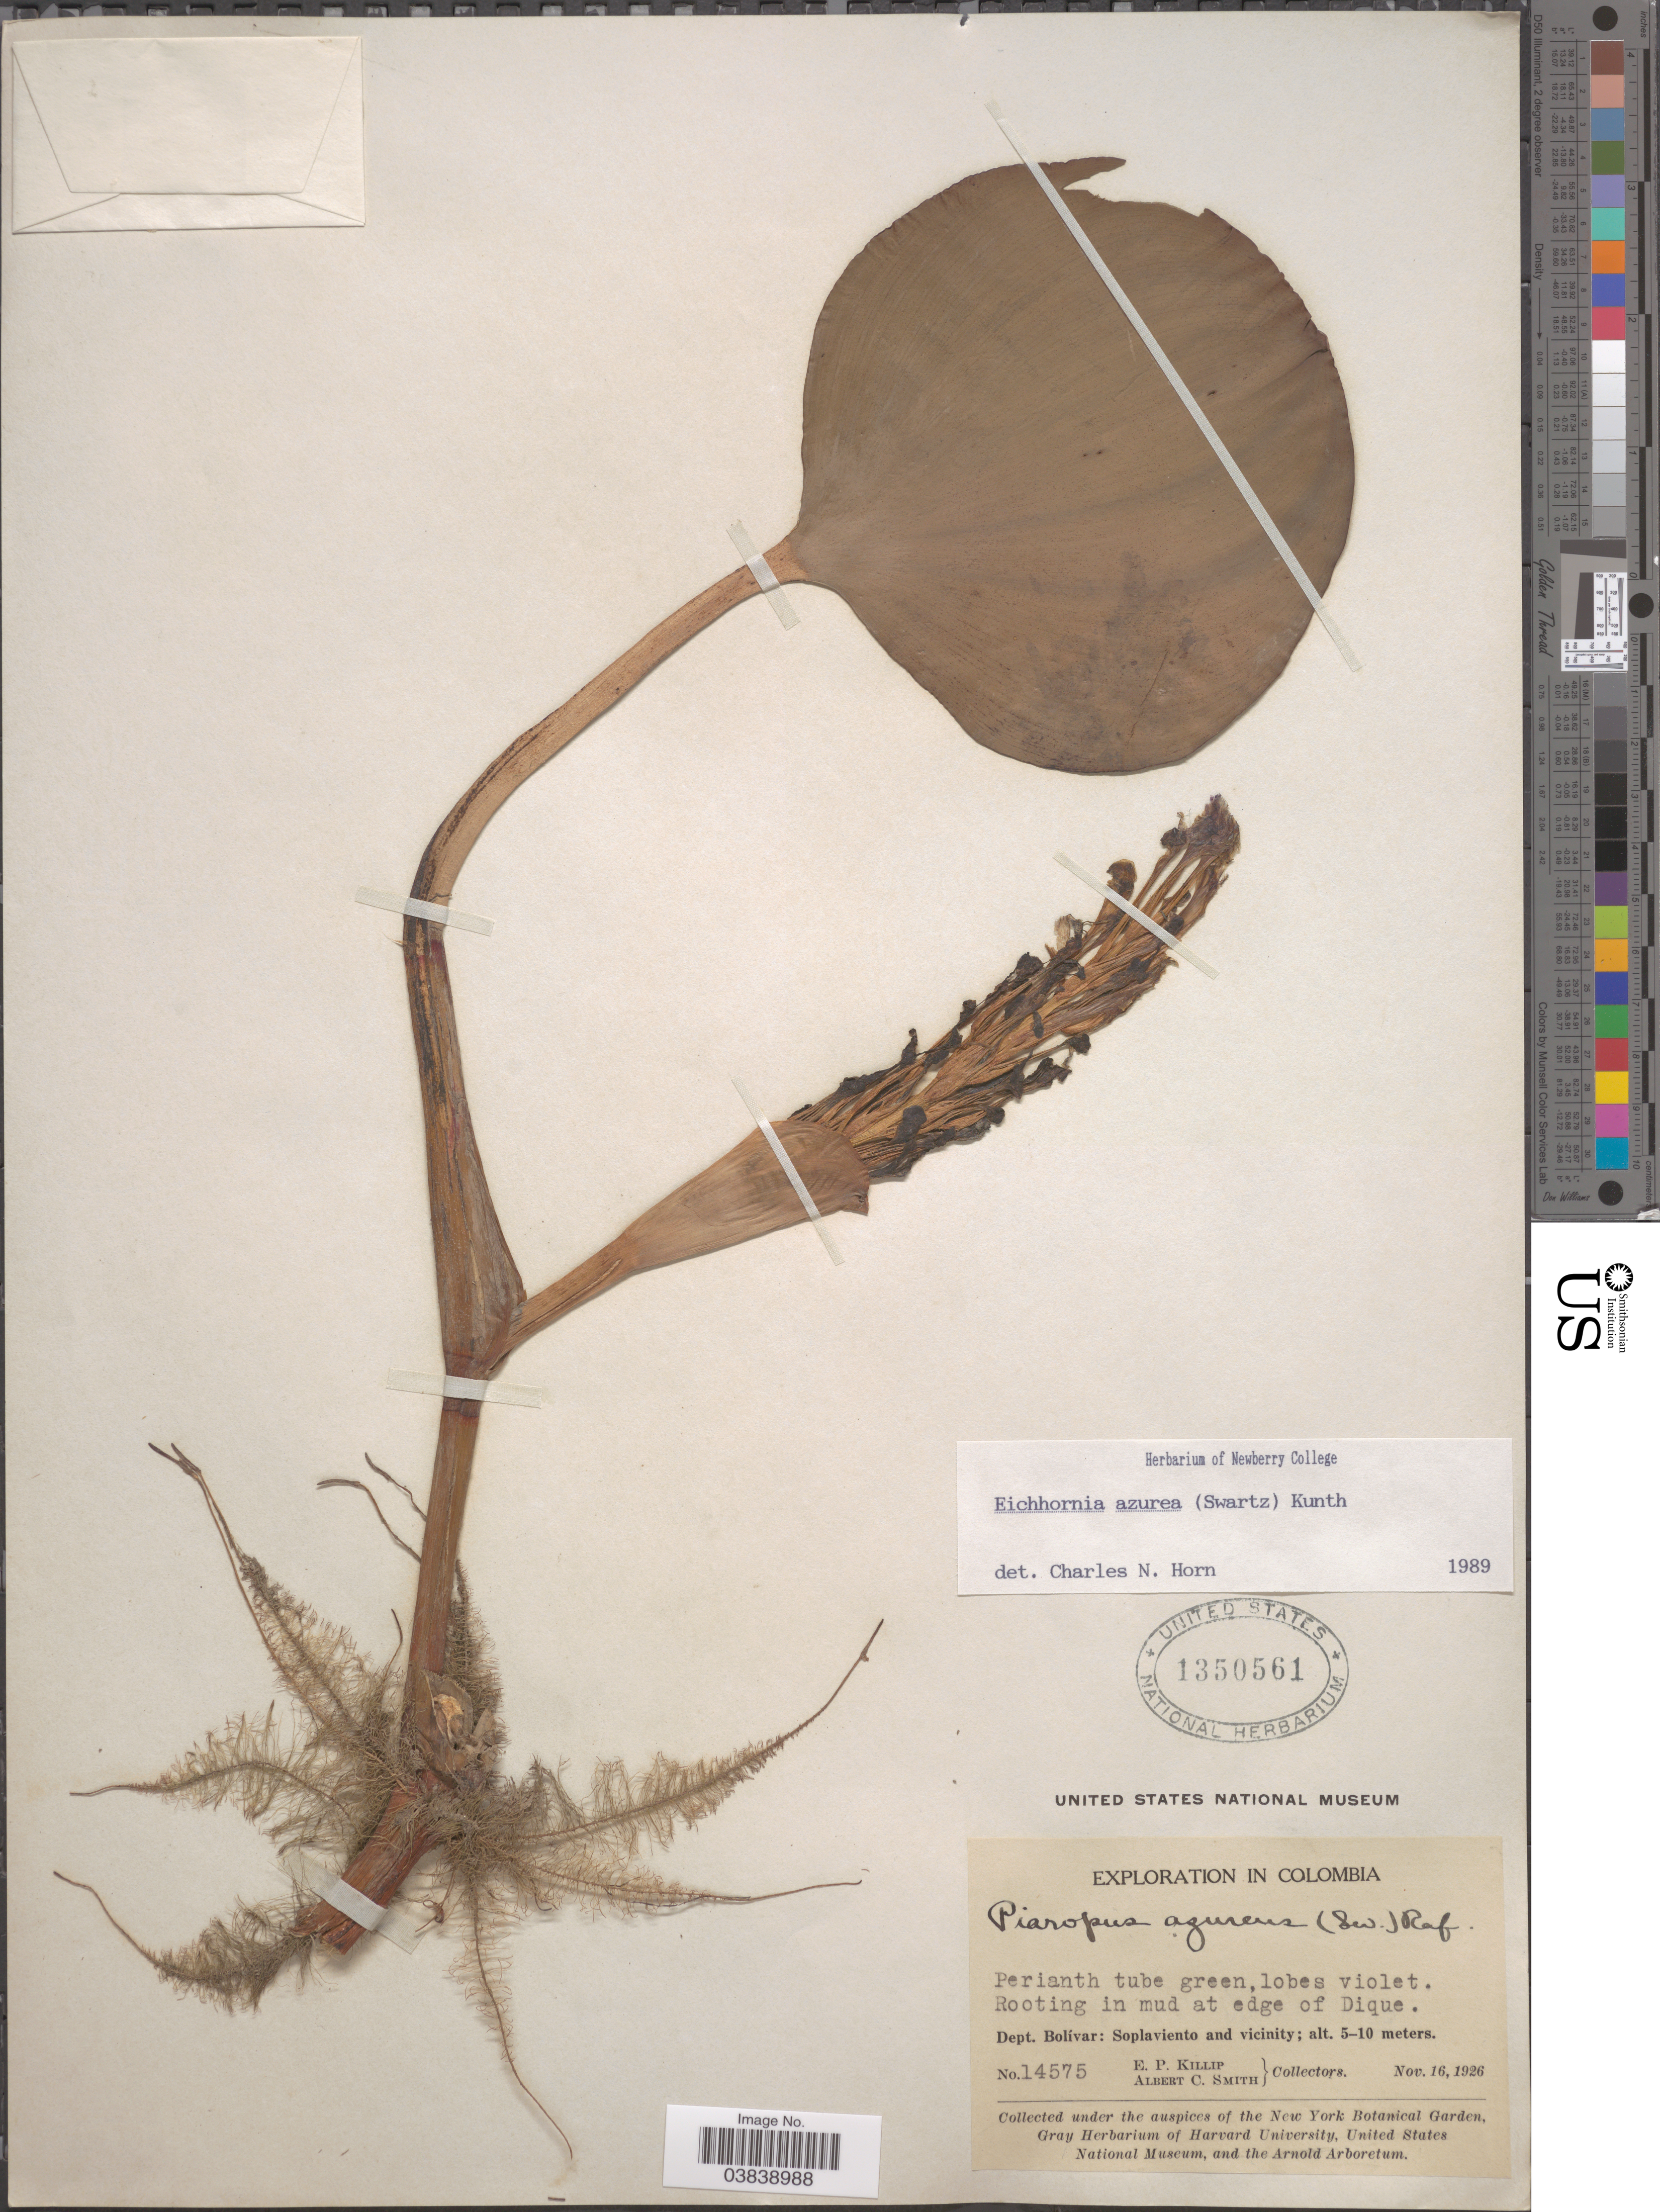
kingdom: Plantae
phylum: Tracheophyta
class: Liliopsida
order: Commelinales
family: Pontederiaceae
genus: Eichhornia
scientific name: Eichhornia azurea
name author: (Sw.) Kunth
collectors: E. P. Killip & A. C. Smith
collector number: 14575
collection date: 1926-11-16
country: Colombia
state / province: Bolívar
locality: Edge of Dique. Dept. Bolívar: Soplaviento and vicinity.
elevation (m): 5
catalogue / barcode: US 1350561